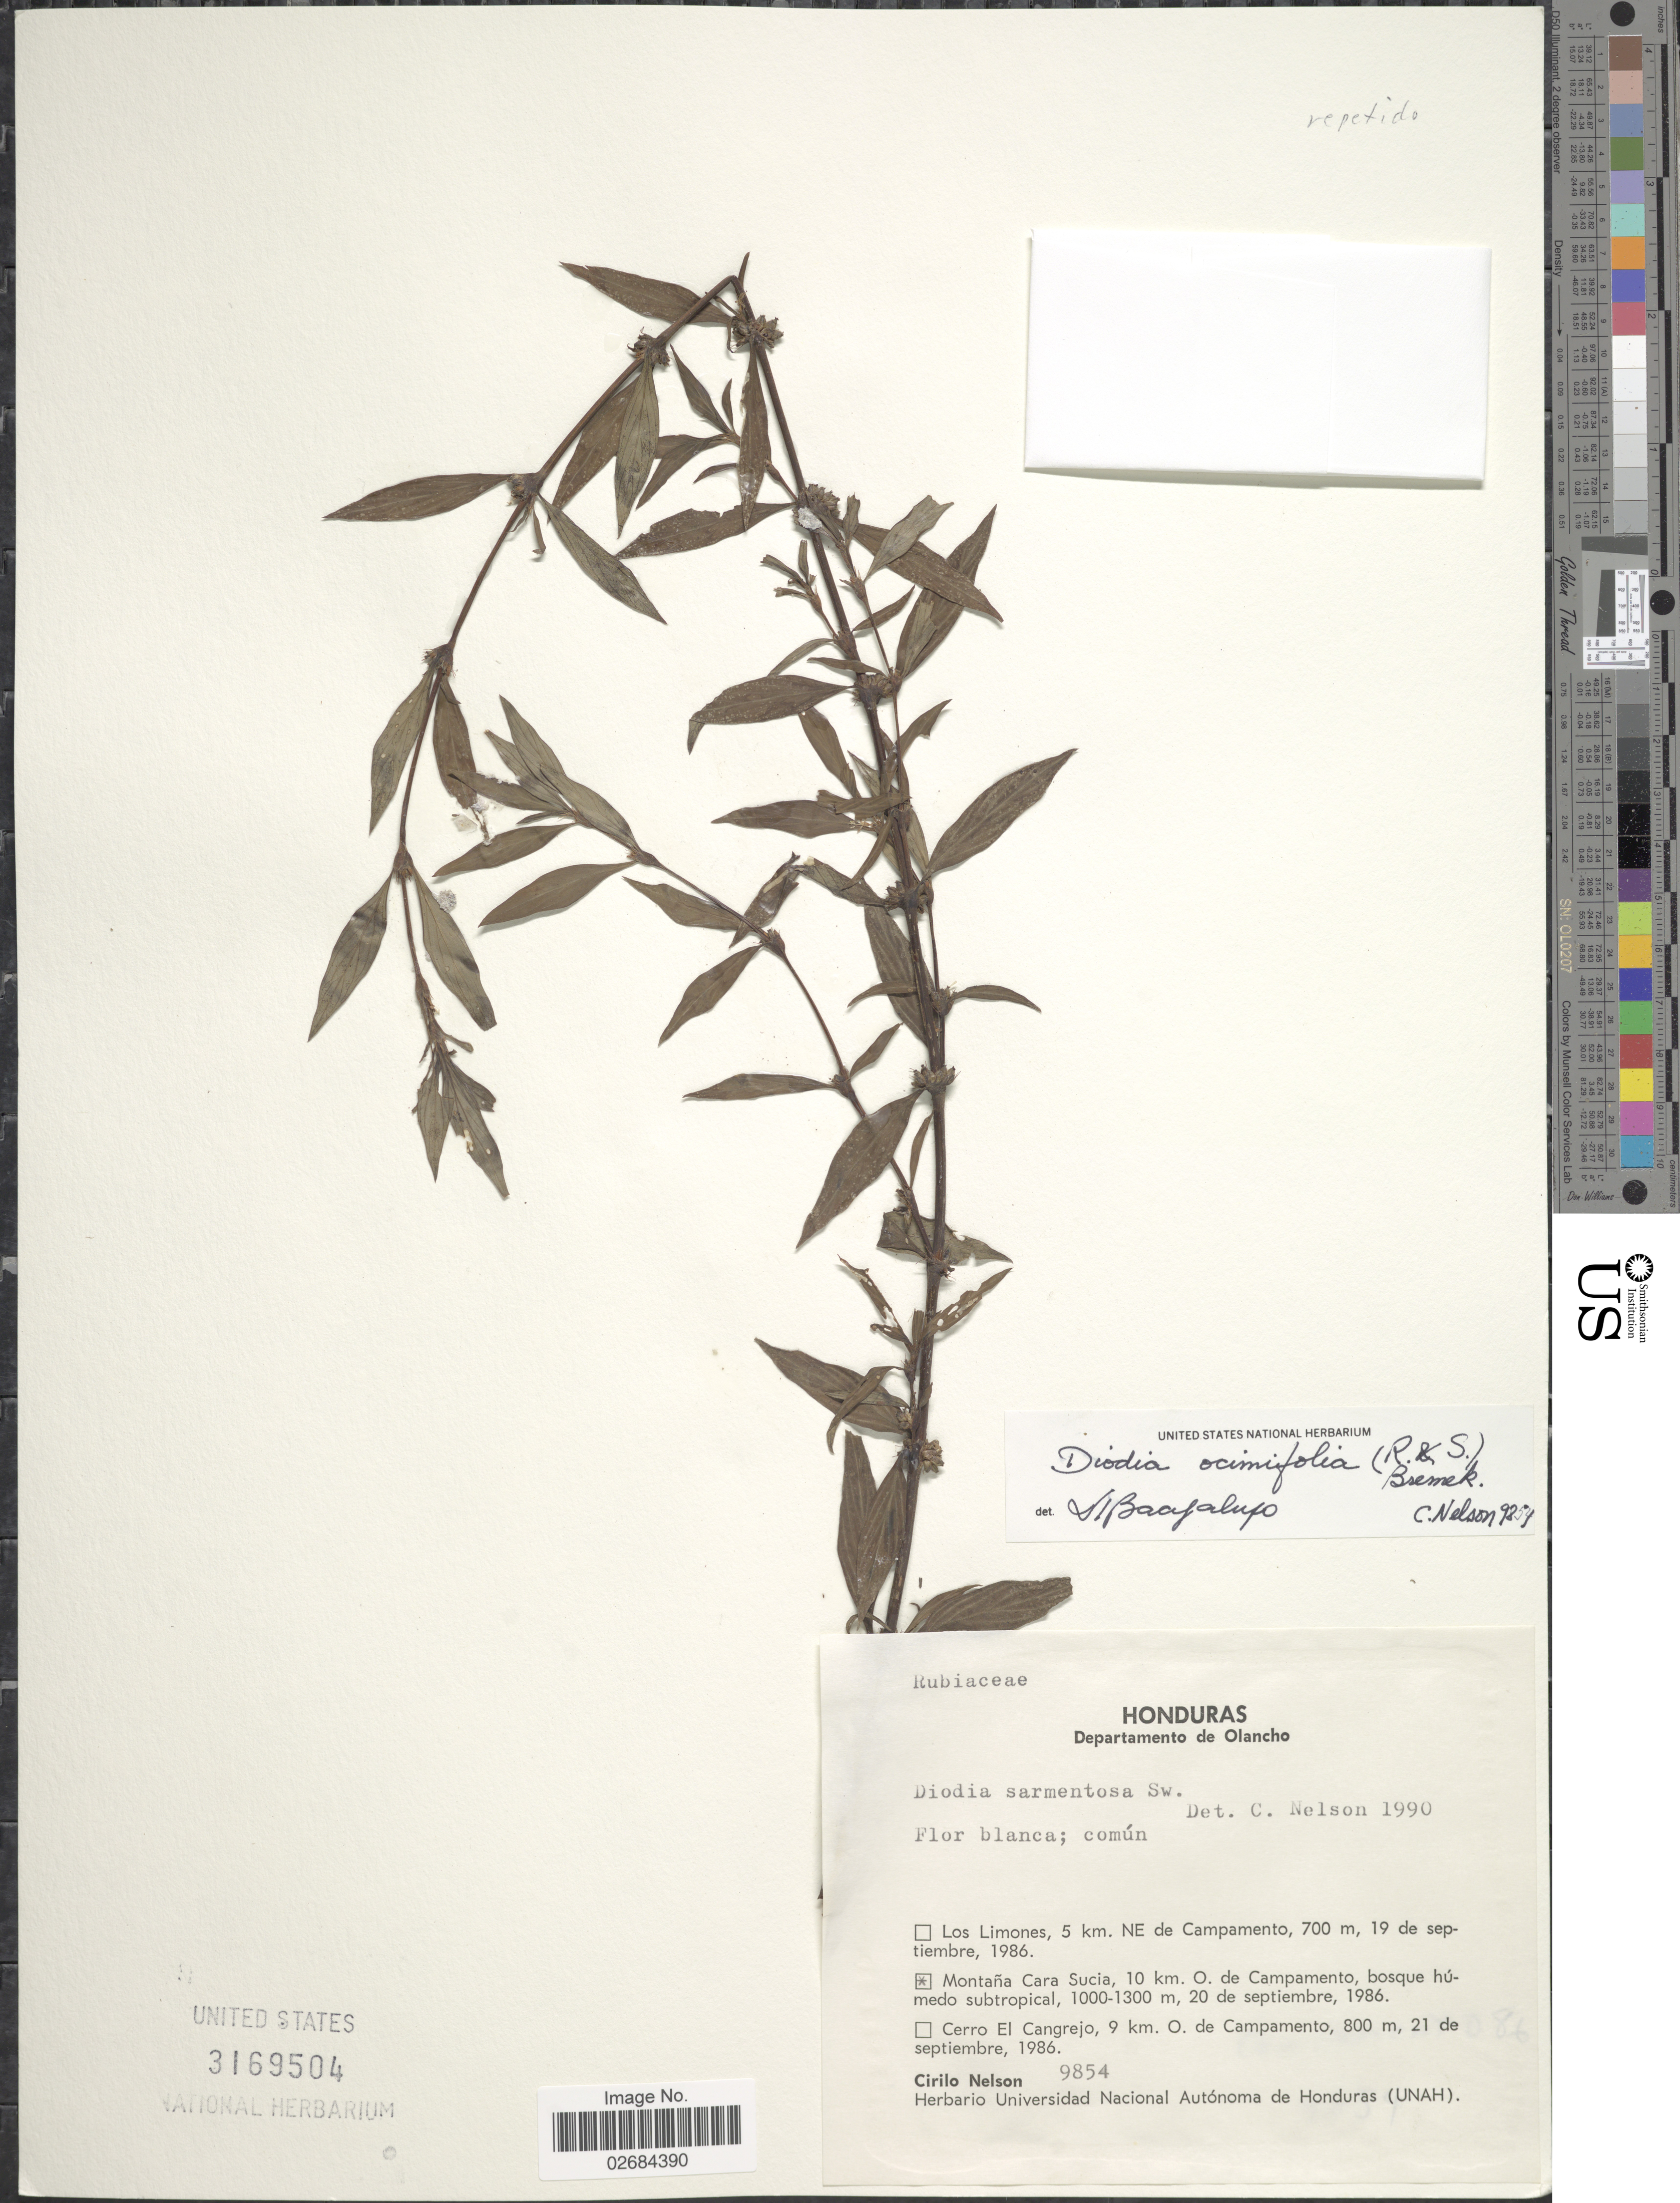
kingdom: Plantae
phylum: Tracheophyta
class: Magnoliopsida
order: Gentianales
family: Rubiaceae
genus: Diodia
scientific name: Diodia ocymifolia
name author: (Willd. ex Roem. & Schult.) Bremek.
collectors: C. Nelson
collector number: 9854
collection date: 1986-09-20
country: Honduras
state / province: Olancho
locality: Montaña Cara Sucia, 10 km. O. de Campamento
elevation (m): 1000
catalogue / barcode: US 3169504